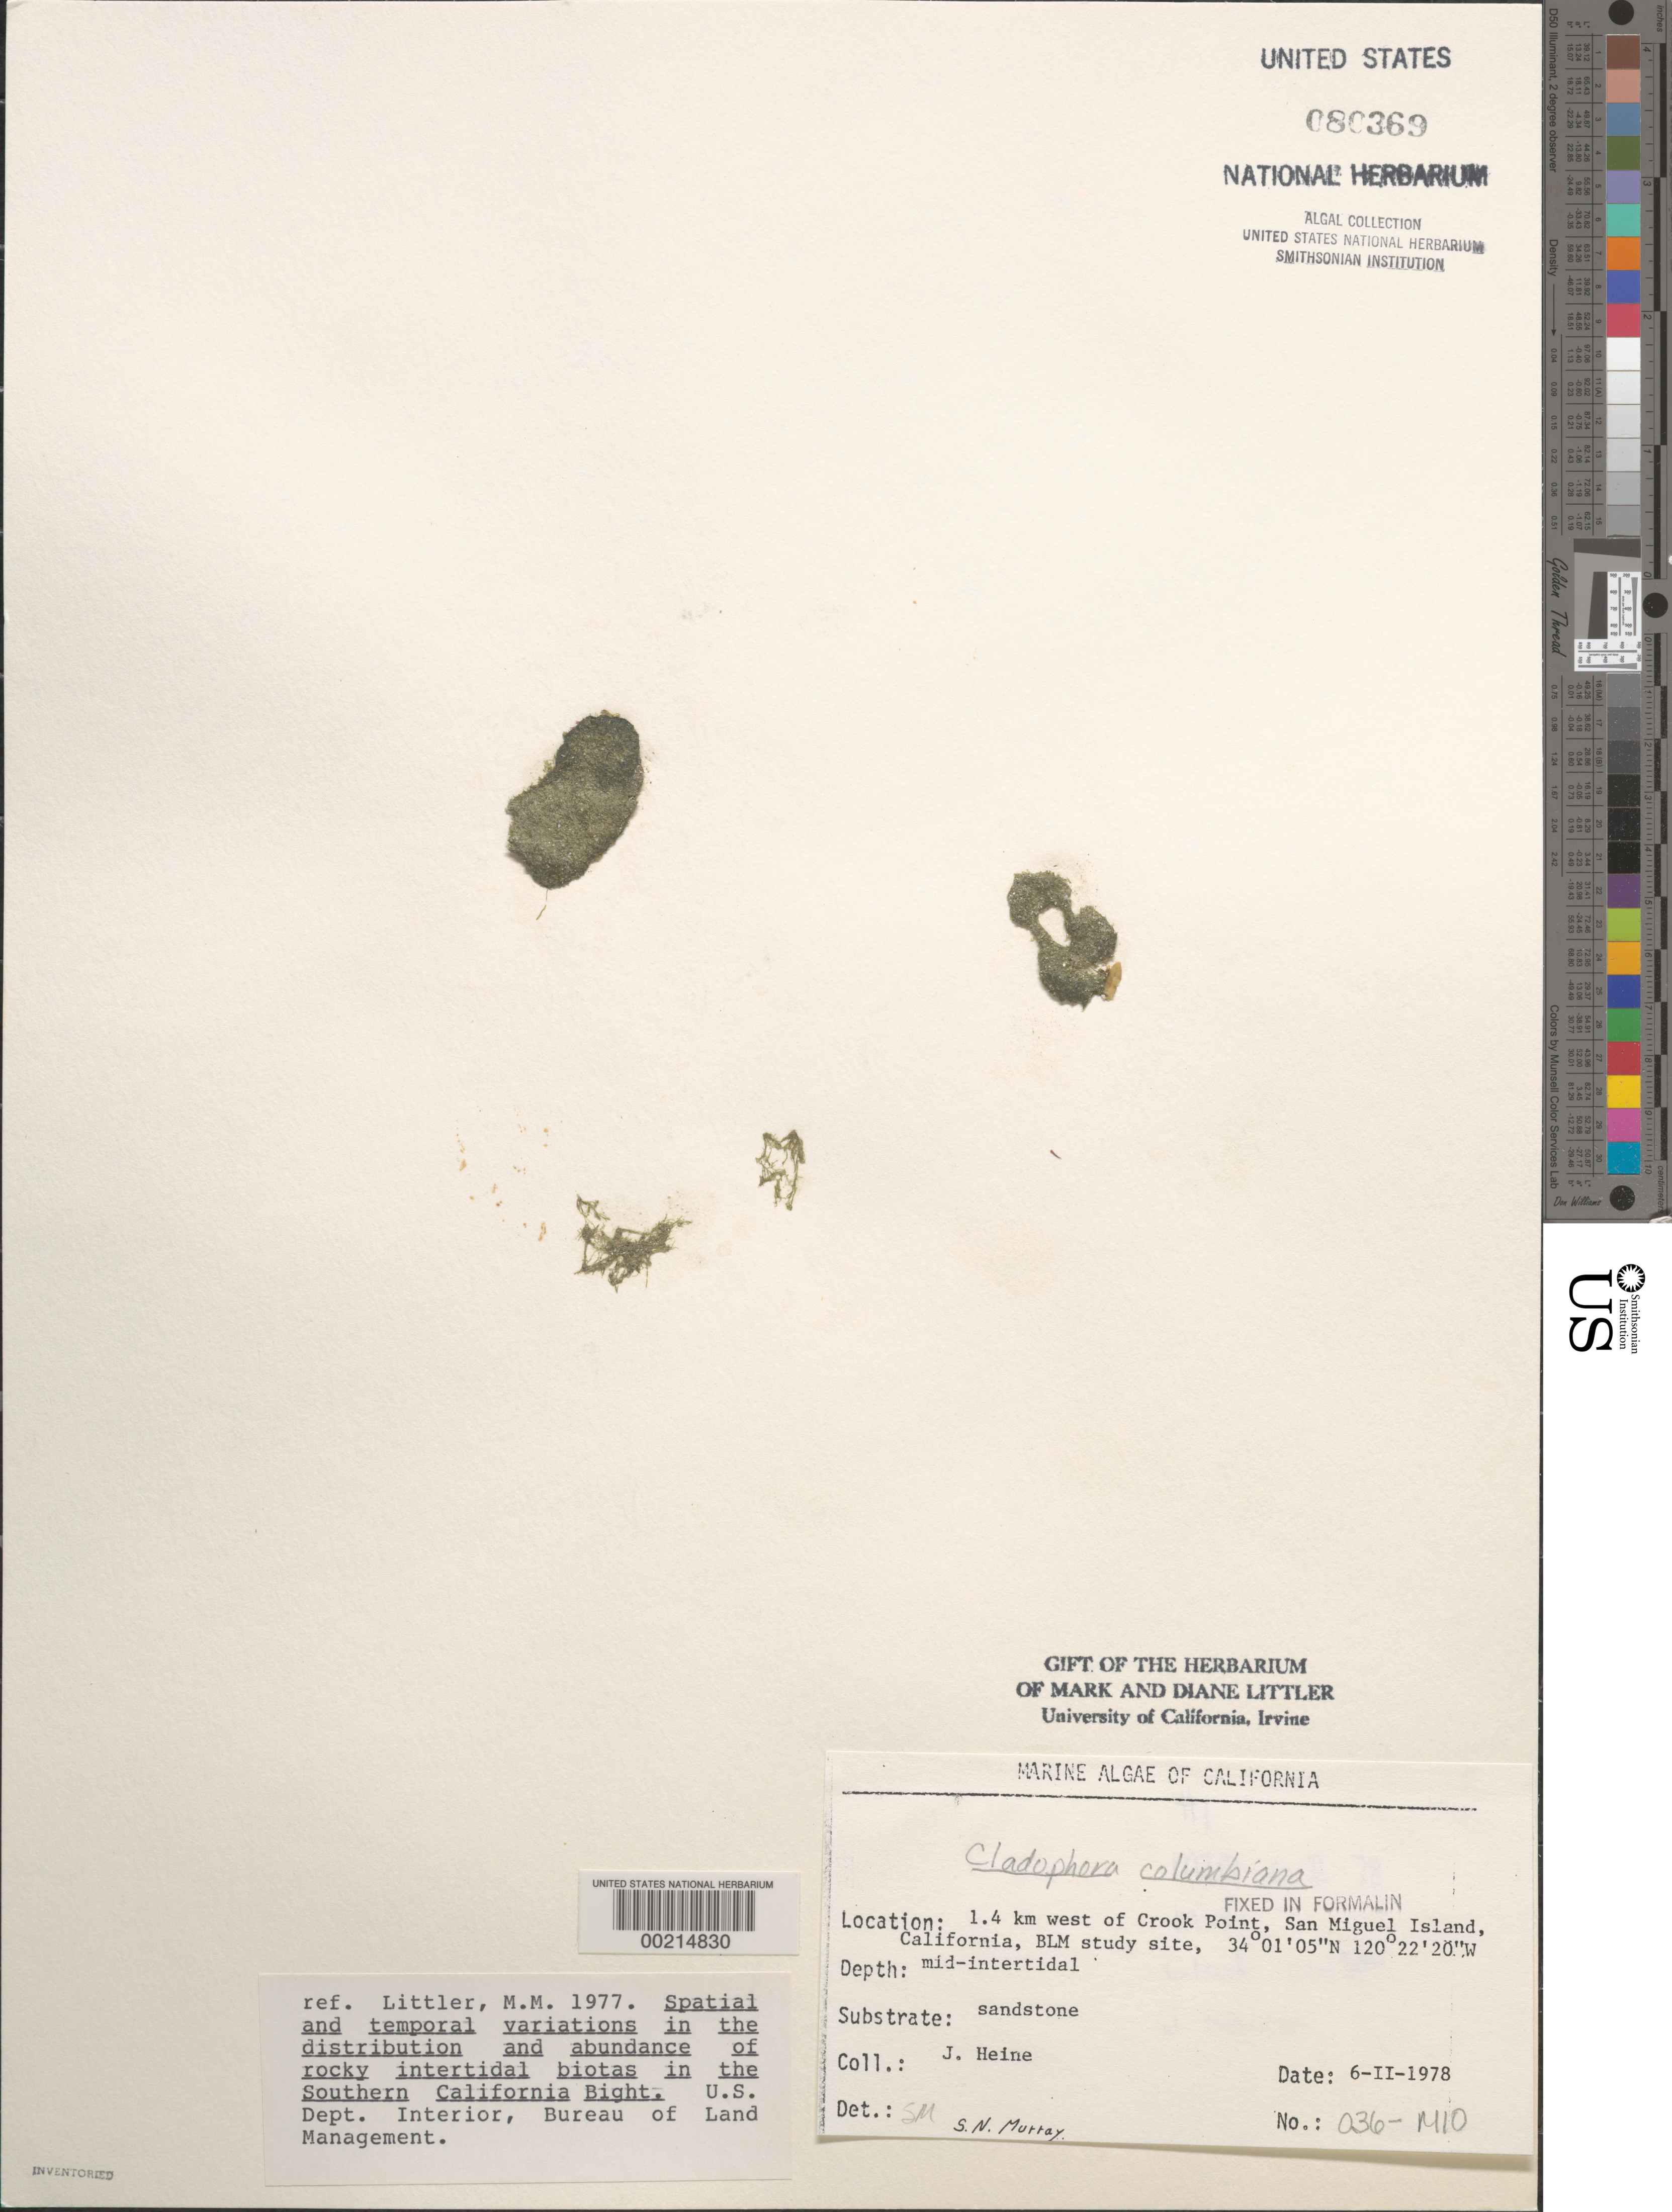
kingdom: Plantae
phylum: Chlorophyta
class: Ulvophyceae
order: Cladophorales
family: Cladophoraceae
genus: Cladophora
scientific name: Cladophora columbiana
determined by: Murray, S. N.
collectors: J. W. Heine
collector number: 036-mio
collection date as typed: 06 Feb 1978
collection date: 1978-02-06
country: United States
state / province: California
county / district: Santa Barbara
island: San Miguel Island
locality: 1.4 km north of Crook Point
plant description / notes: BLM-SOCALBIGHT Rocky Intertidal Survey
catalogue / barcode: US 80369